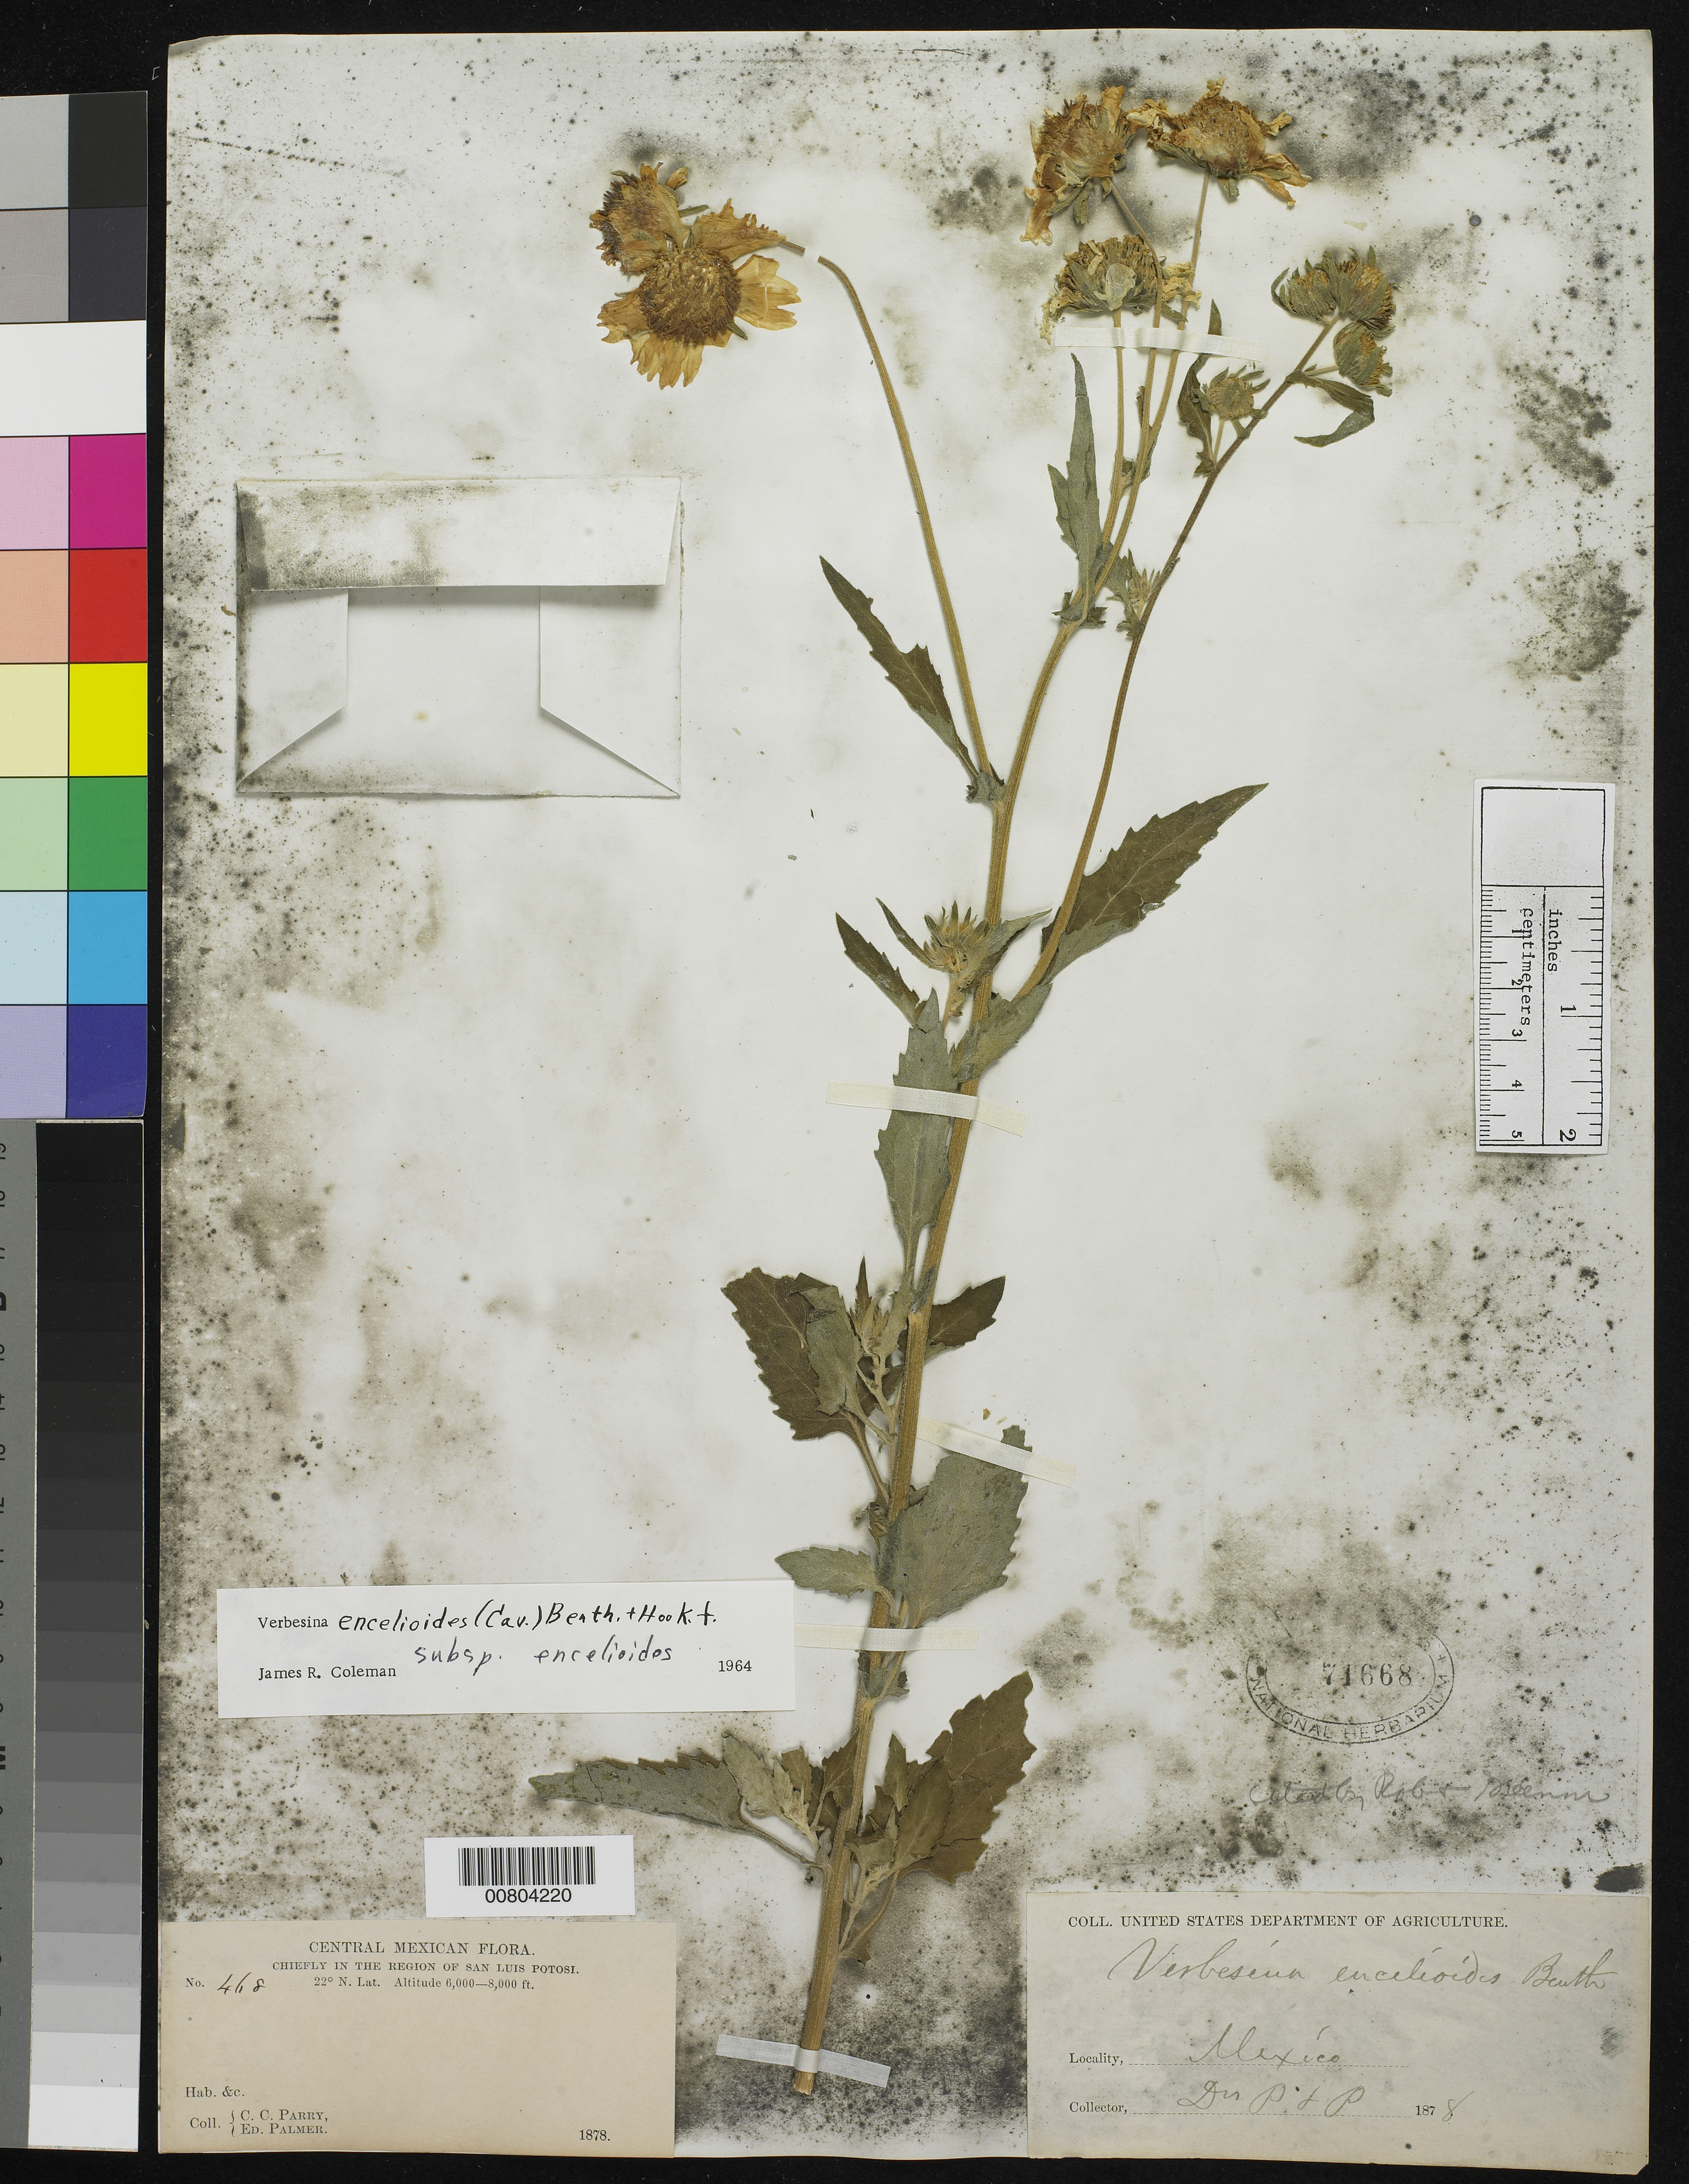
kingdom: Plantae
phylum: Tracheophyta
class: Magnoliopsida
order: Asterales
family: Asteraceae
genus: Verbesina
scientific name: Verbesina encelioides subsp. encelioides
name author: (Cav.) Benth. & Hook.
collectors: C. C. Parry & E. Palmer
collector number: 468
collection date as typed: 1878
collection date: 1878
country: Mexico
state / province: San Luis Potosí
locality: Chiefly in the region of San Luis Potosí.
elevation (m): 1829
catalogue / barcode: US 71668